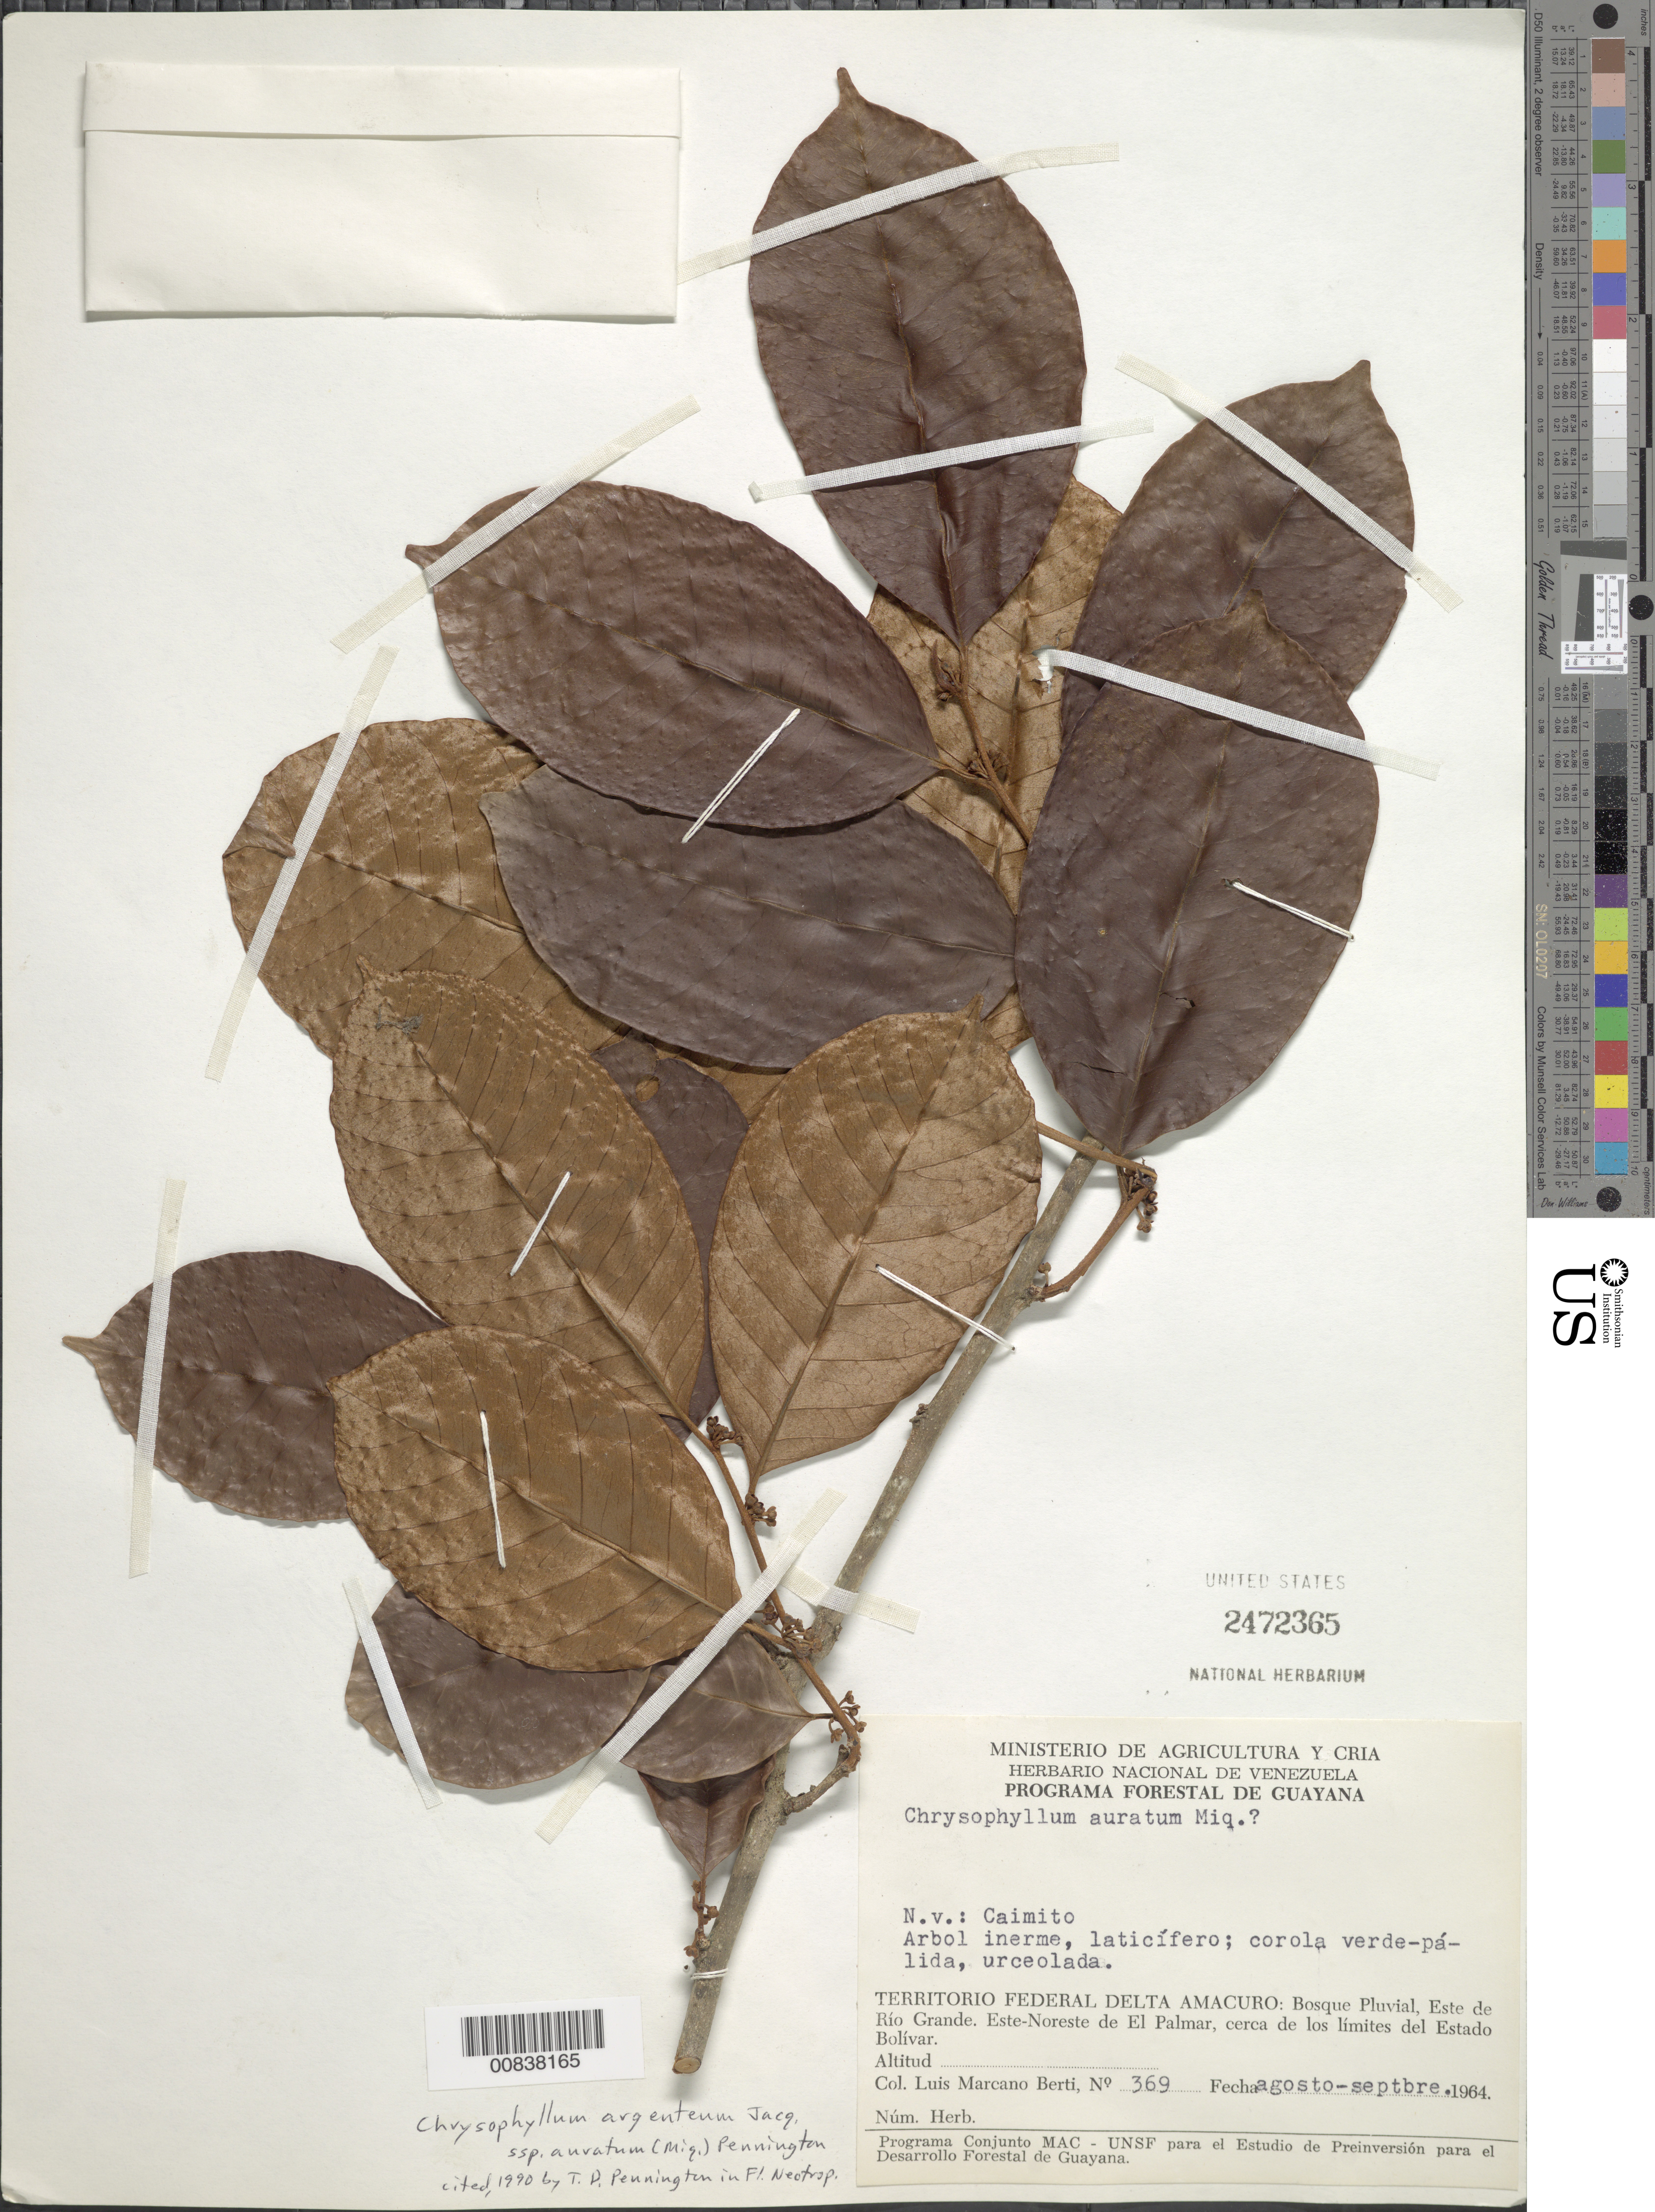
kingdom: Plantae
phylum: Tracheophyta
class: Magnoliopsida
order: Ericales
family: Sapotaceae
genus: Chrysophyllum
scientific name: Chrysophyllum argenteum subsp. auratum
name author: (Miq.) T.D. Penn.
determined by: Pennington, T. D., (K)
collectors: L. Marcano-Berti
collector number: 369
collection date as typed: Aug-64 to Sep-64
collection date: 1964-08/1964-09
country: Venezuela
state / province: Delta Amacuro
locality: Este de Río Grande, ENE de El Palmar, cerca de los limites del Estado Bolívar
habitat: Bosque pluvial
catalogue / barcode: US 2472365